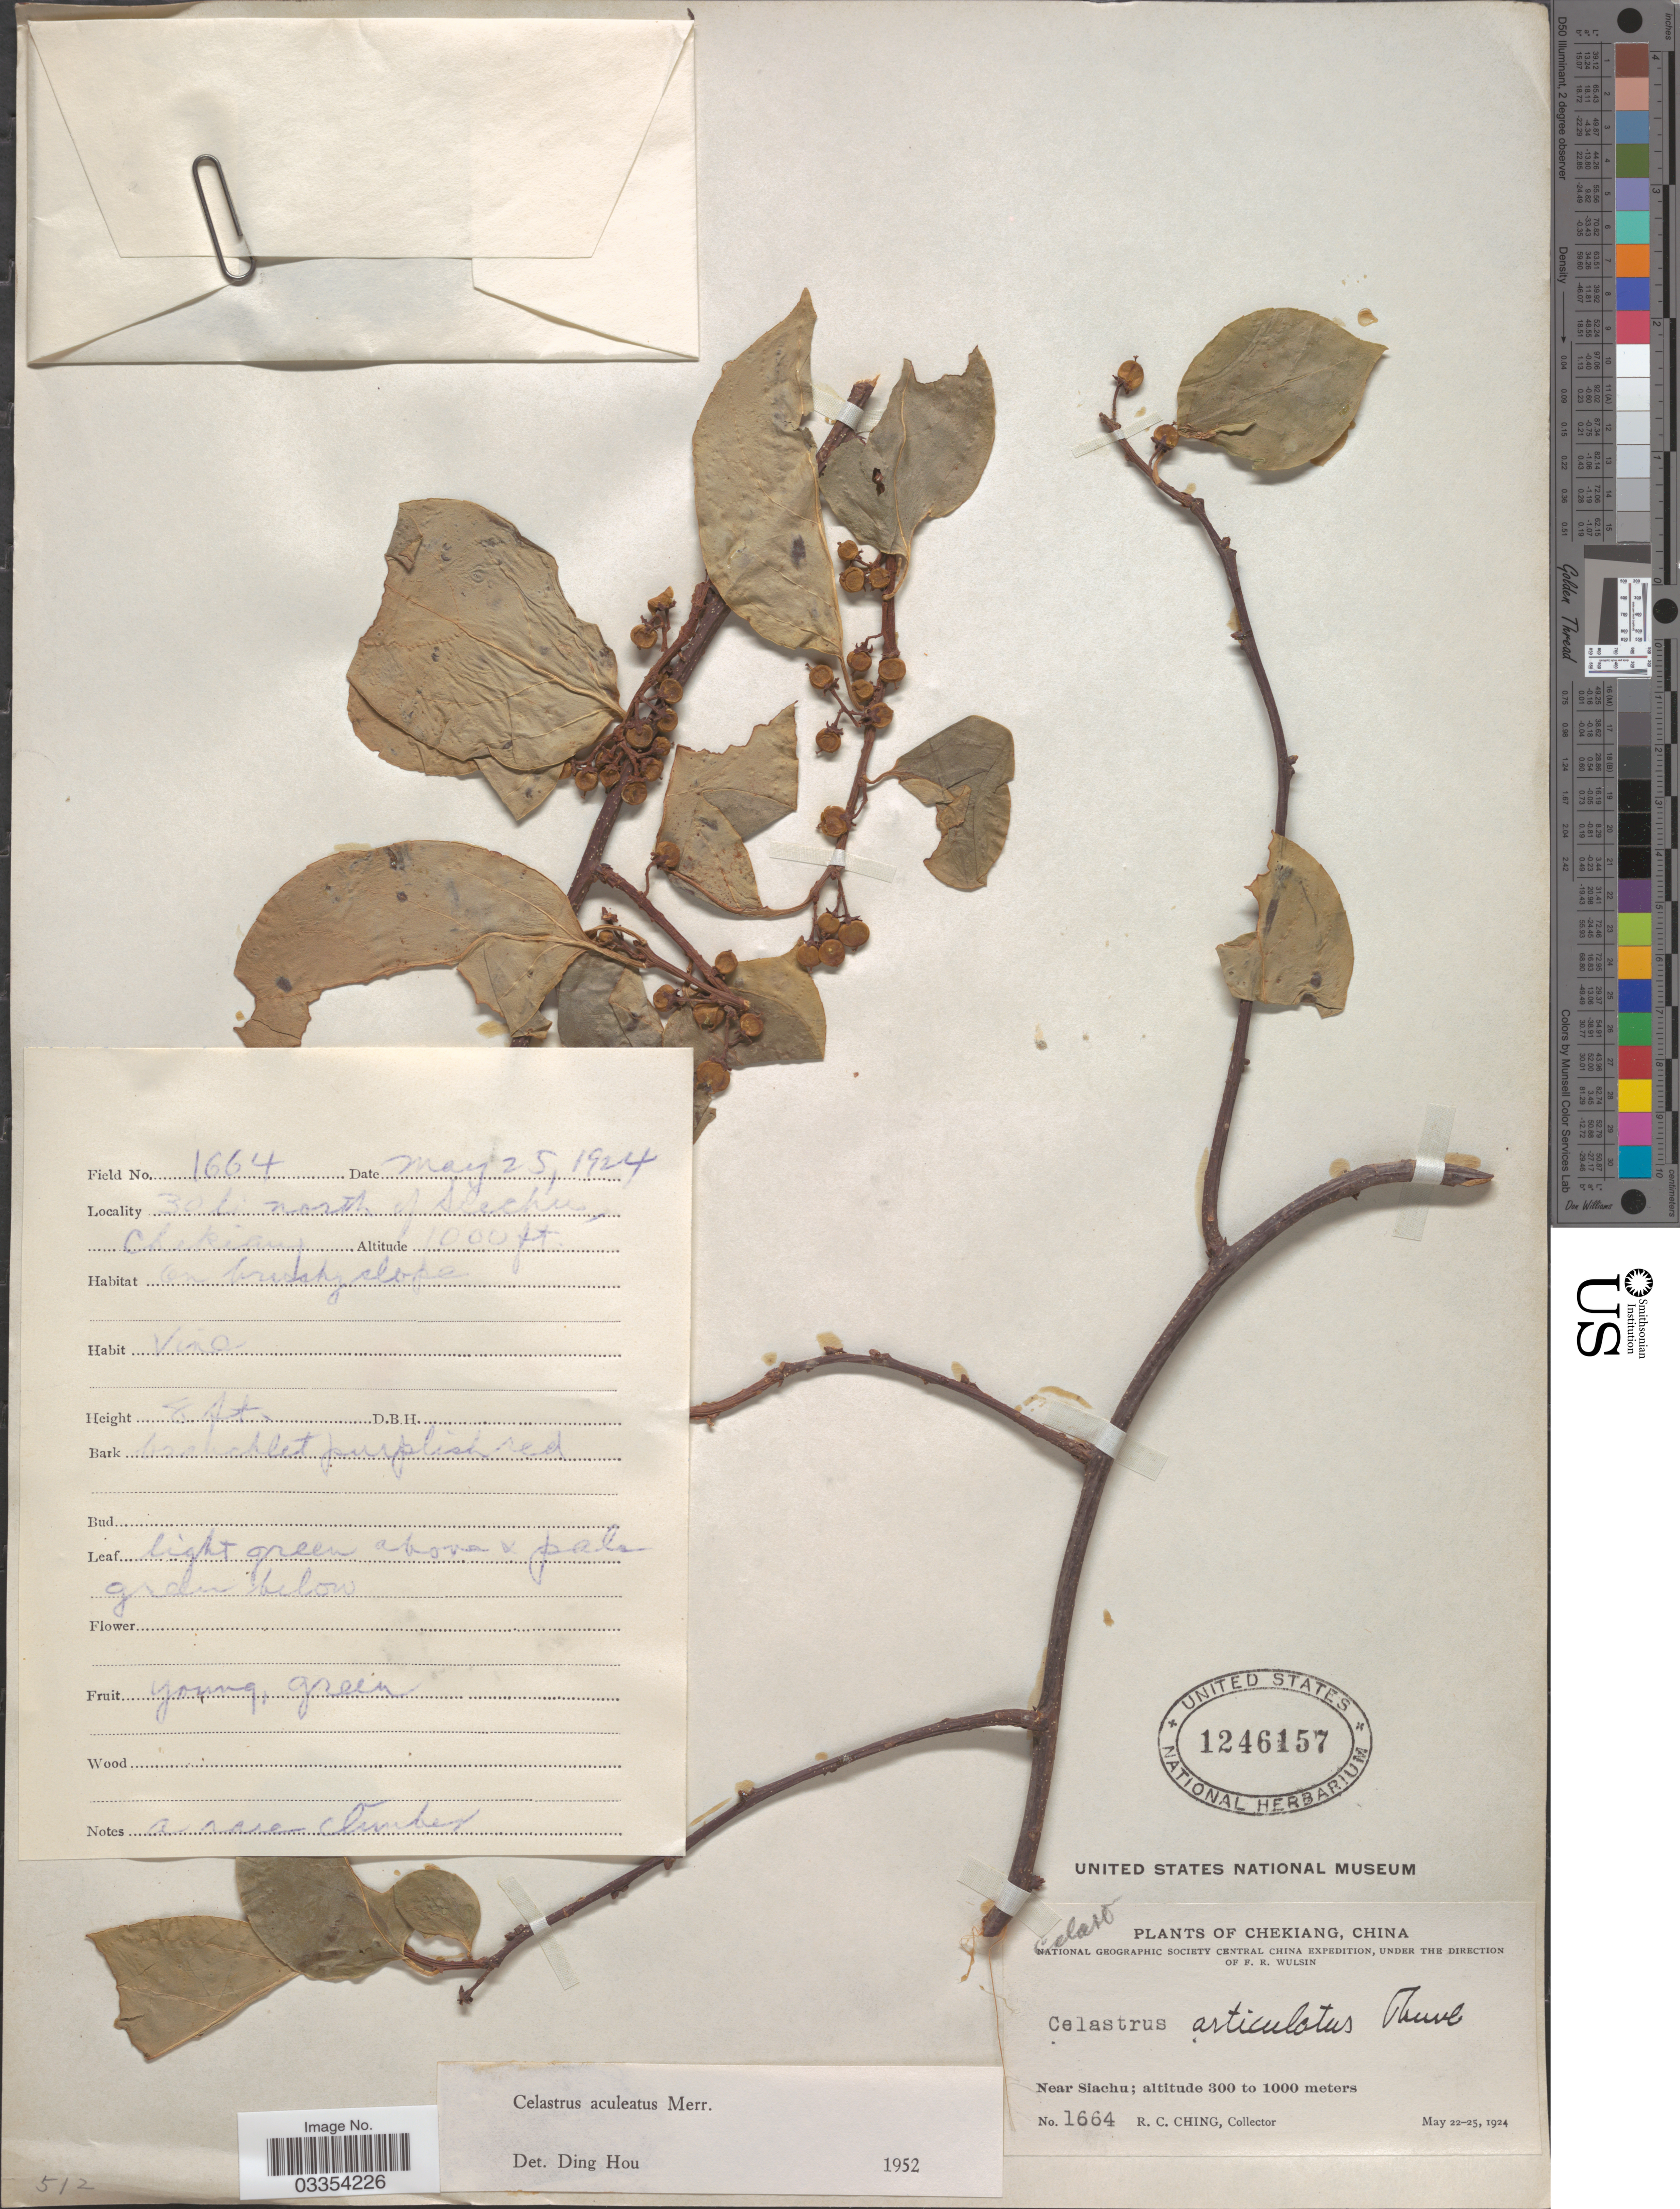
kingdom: Plantae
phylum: Tracheophyta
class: Magnoliopsida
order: Celastrales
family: Celastraceae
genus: Celastrus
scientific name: Celastrus aculeatus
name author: Merr.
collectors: R. C. Ching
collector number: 1664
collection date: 1924-05-25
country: China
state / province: Zhejiang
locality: Chekiang. Near Siachu. 30 li north of Siachu.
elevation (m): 305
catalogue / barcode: US 1246157